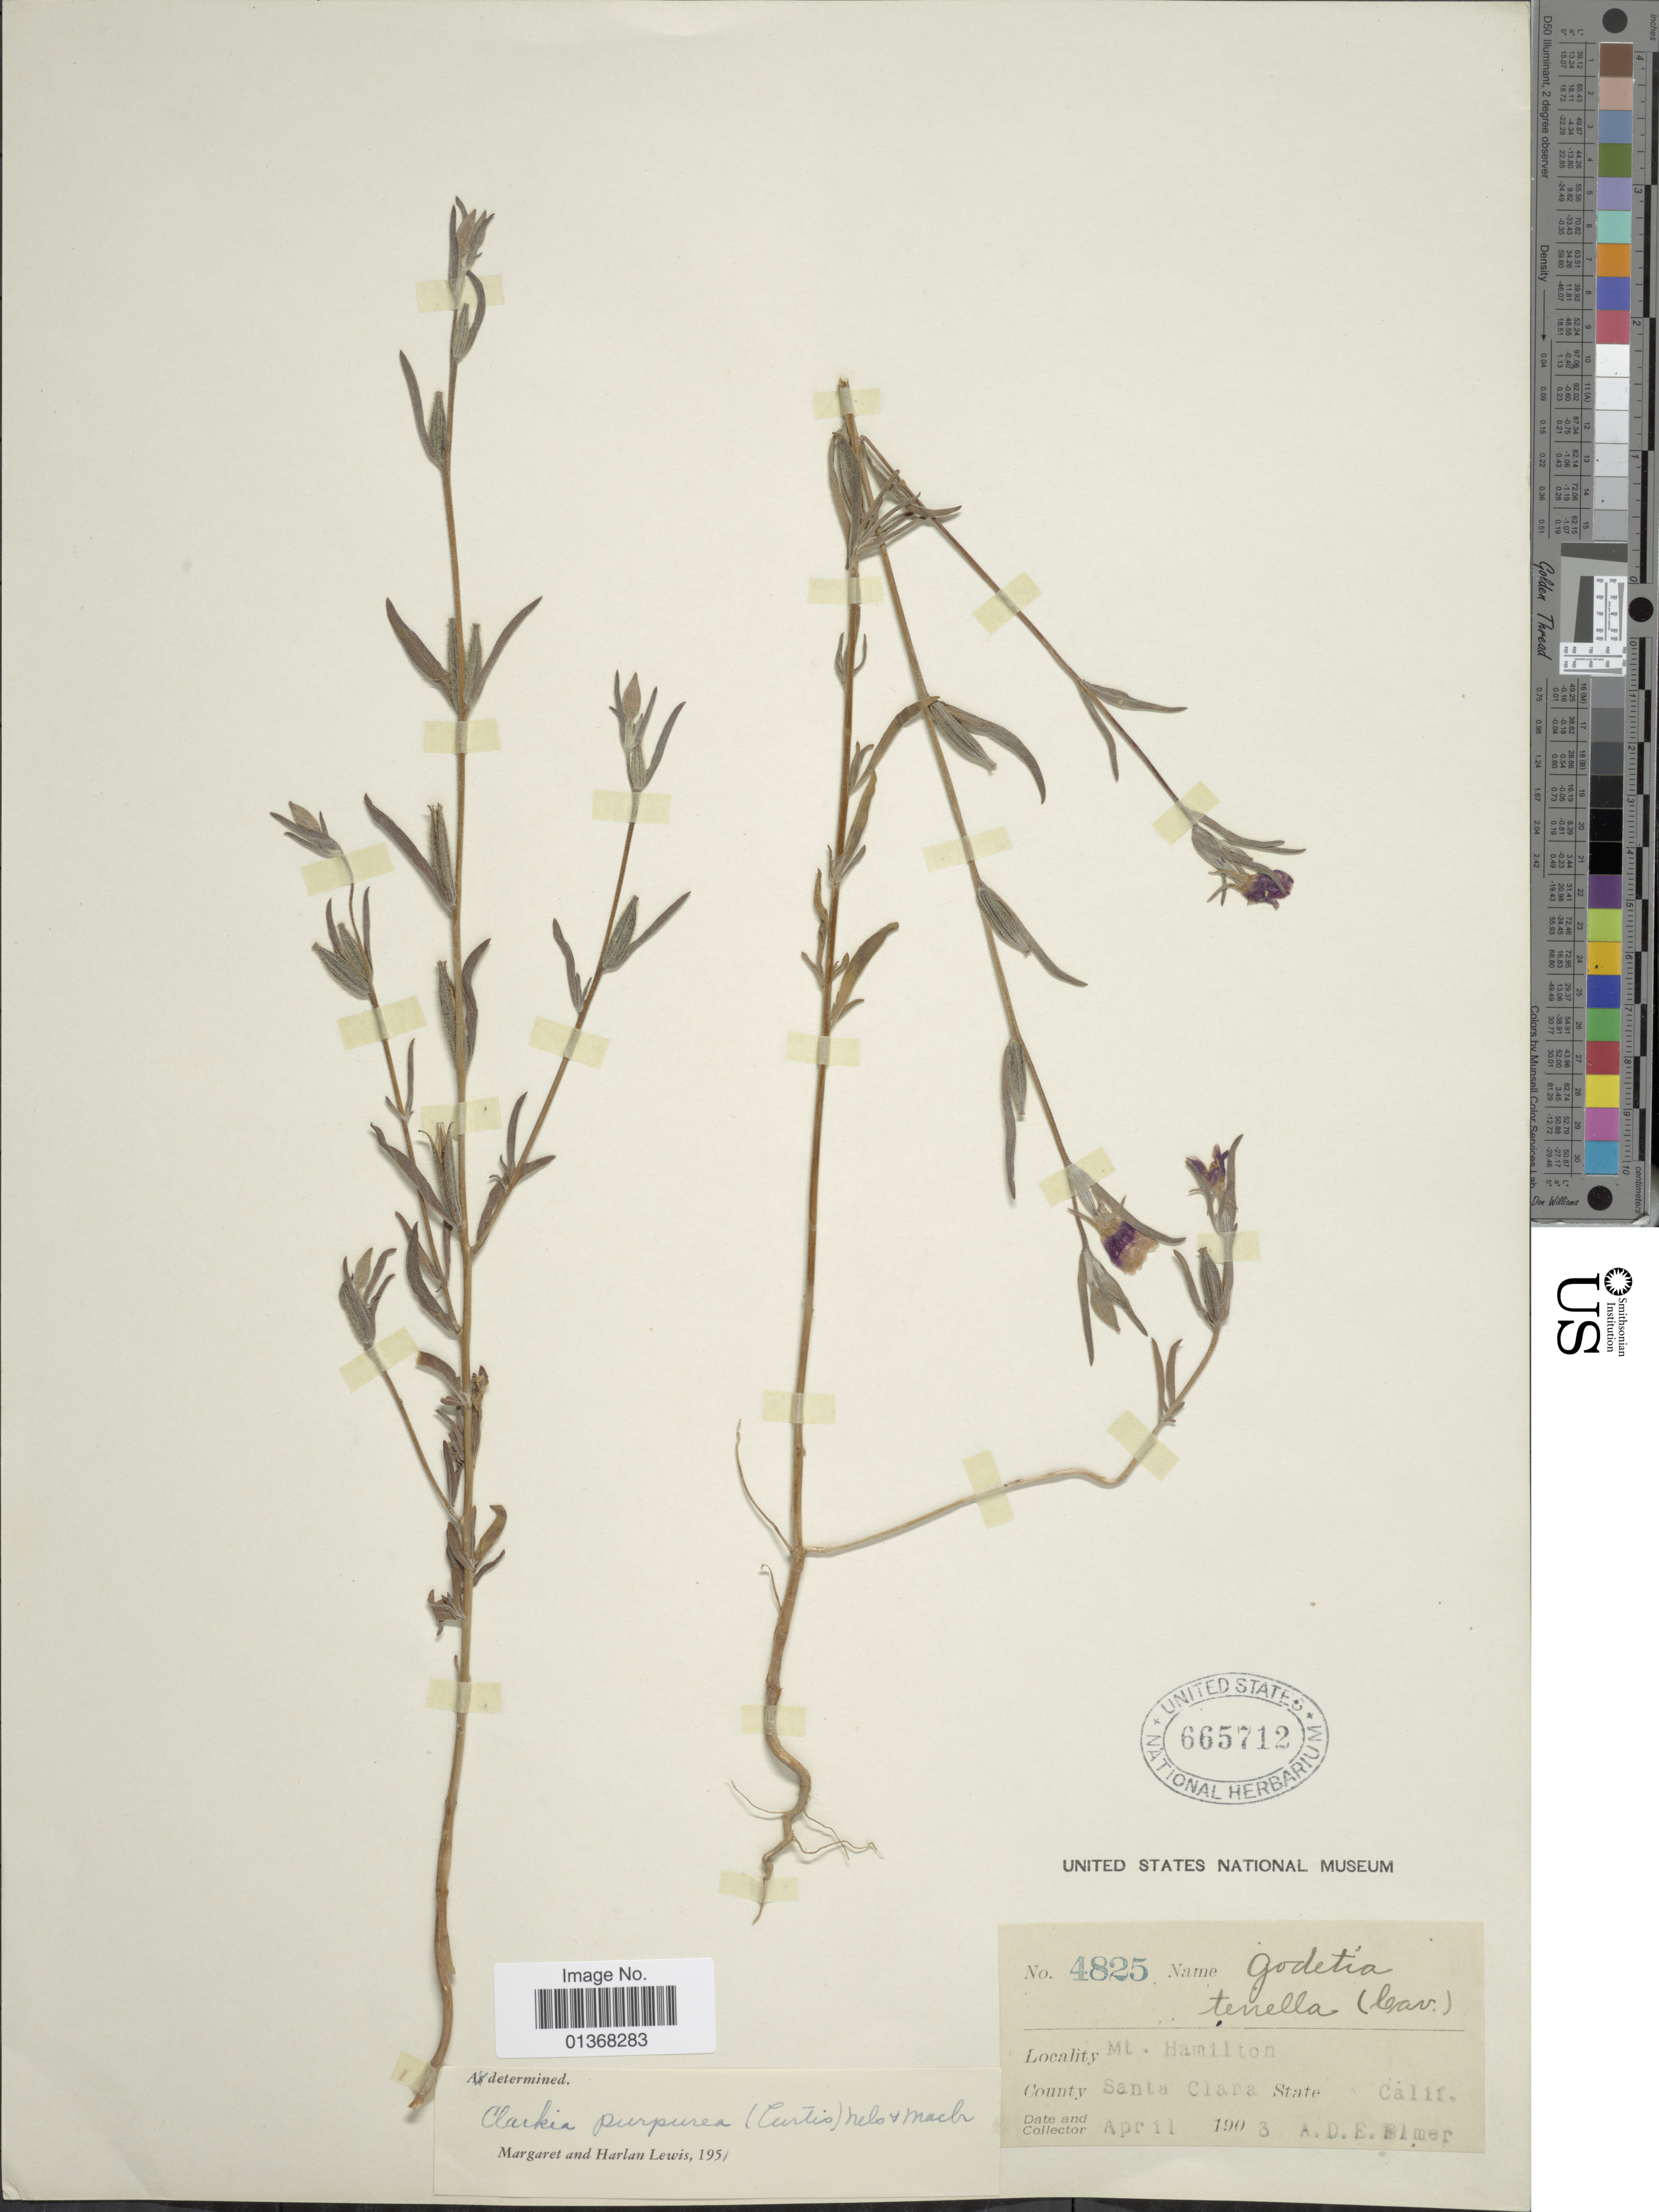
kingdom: Plantae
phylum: Tracheophyta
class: Magnoliopsida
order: Myrtales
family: Onagraceae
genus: Clarkia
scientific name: Clarkia purpurea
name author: (Curtis) A. Nelson & J.F. Macbr.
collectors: A. D. E. Elmer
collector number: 4825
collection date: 1903-04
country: United States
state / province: California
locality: Mt. Hamilton, Santa Clara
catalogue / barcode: US 665712